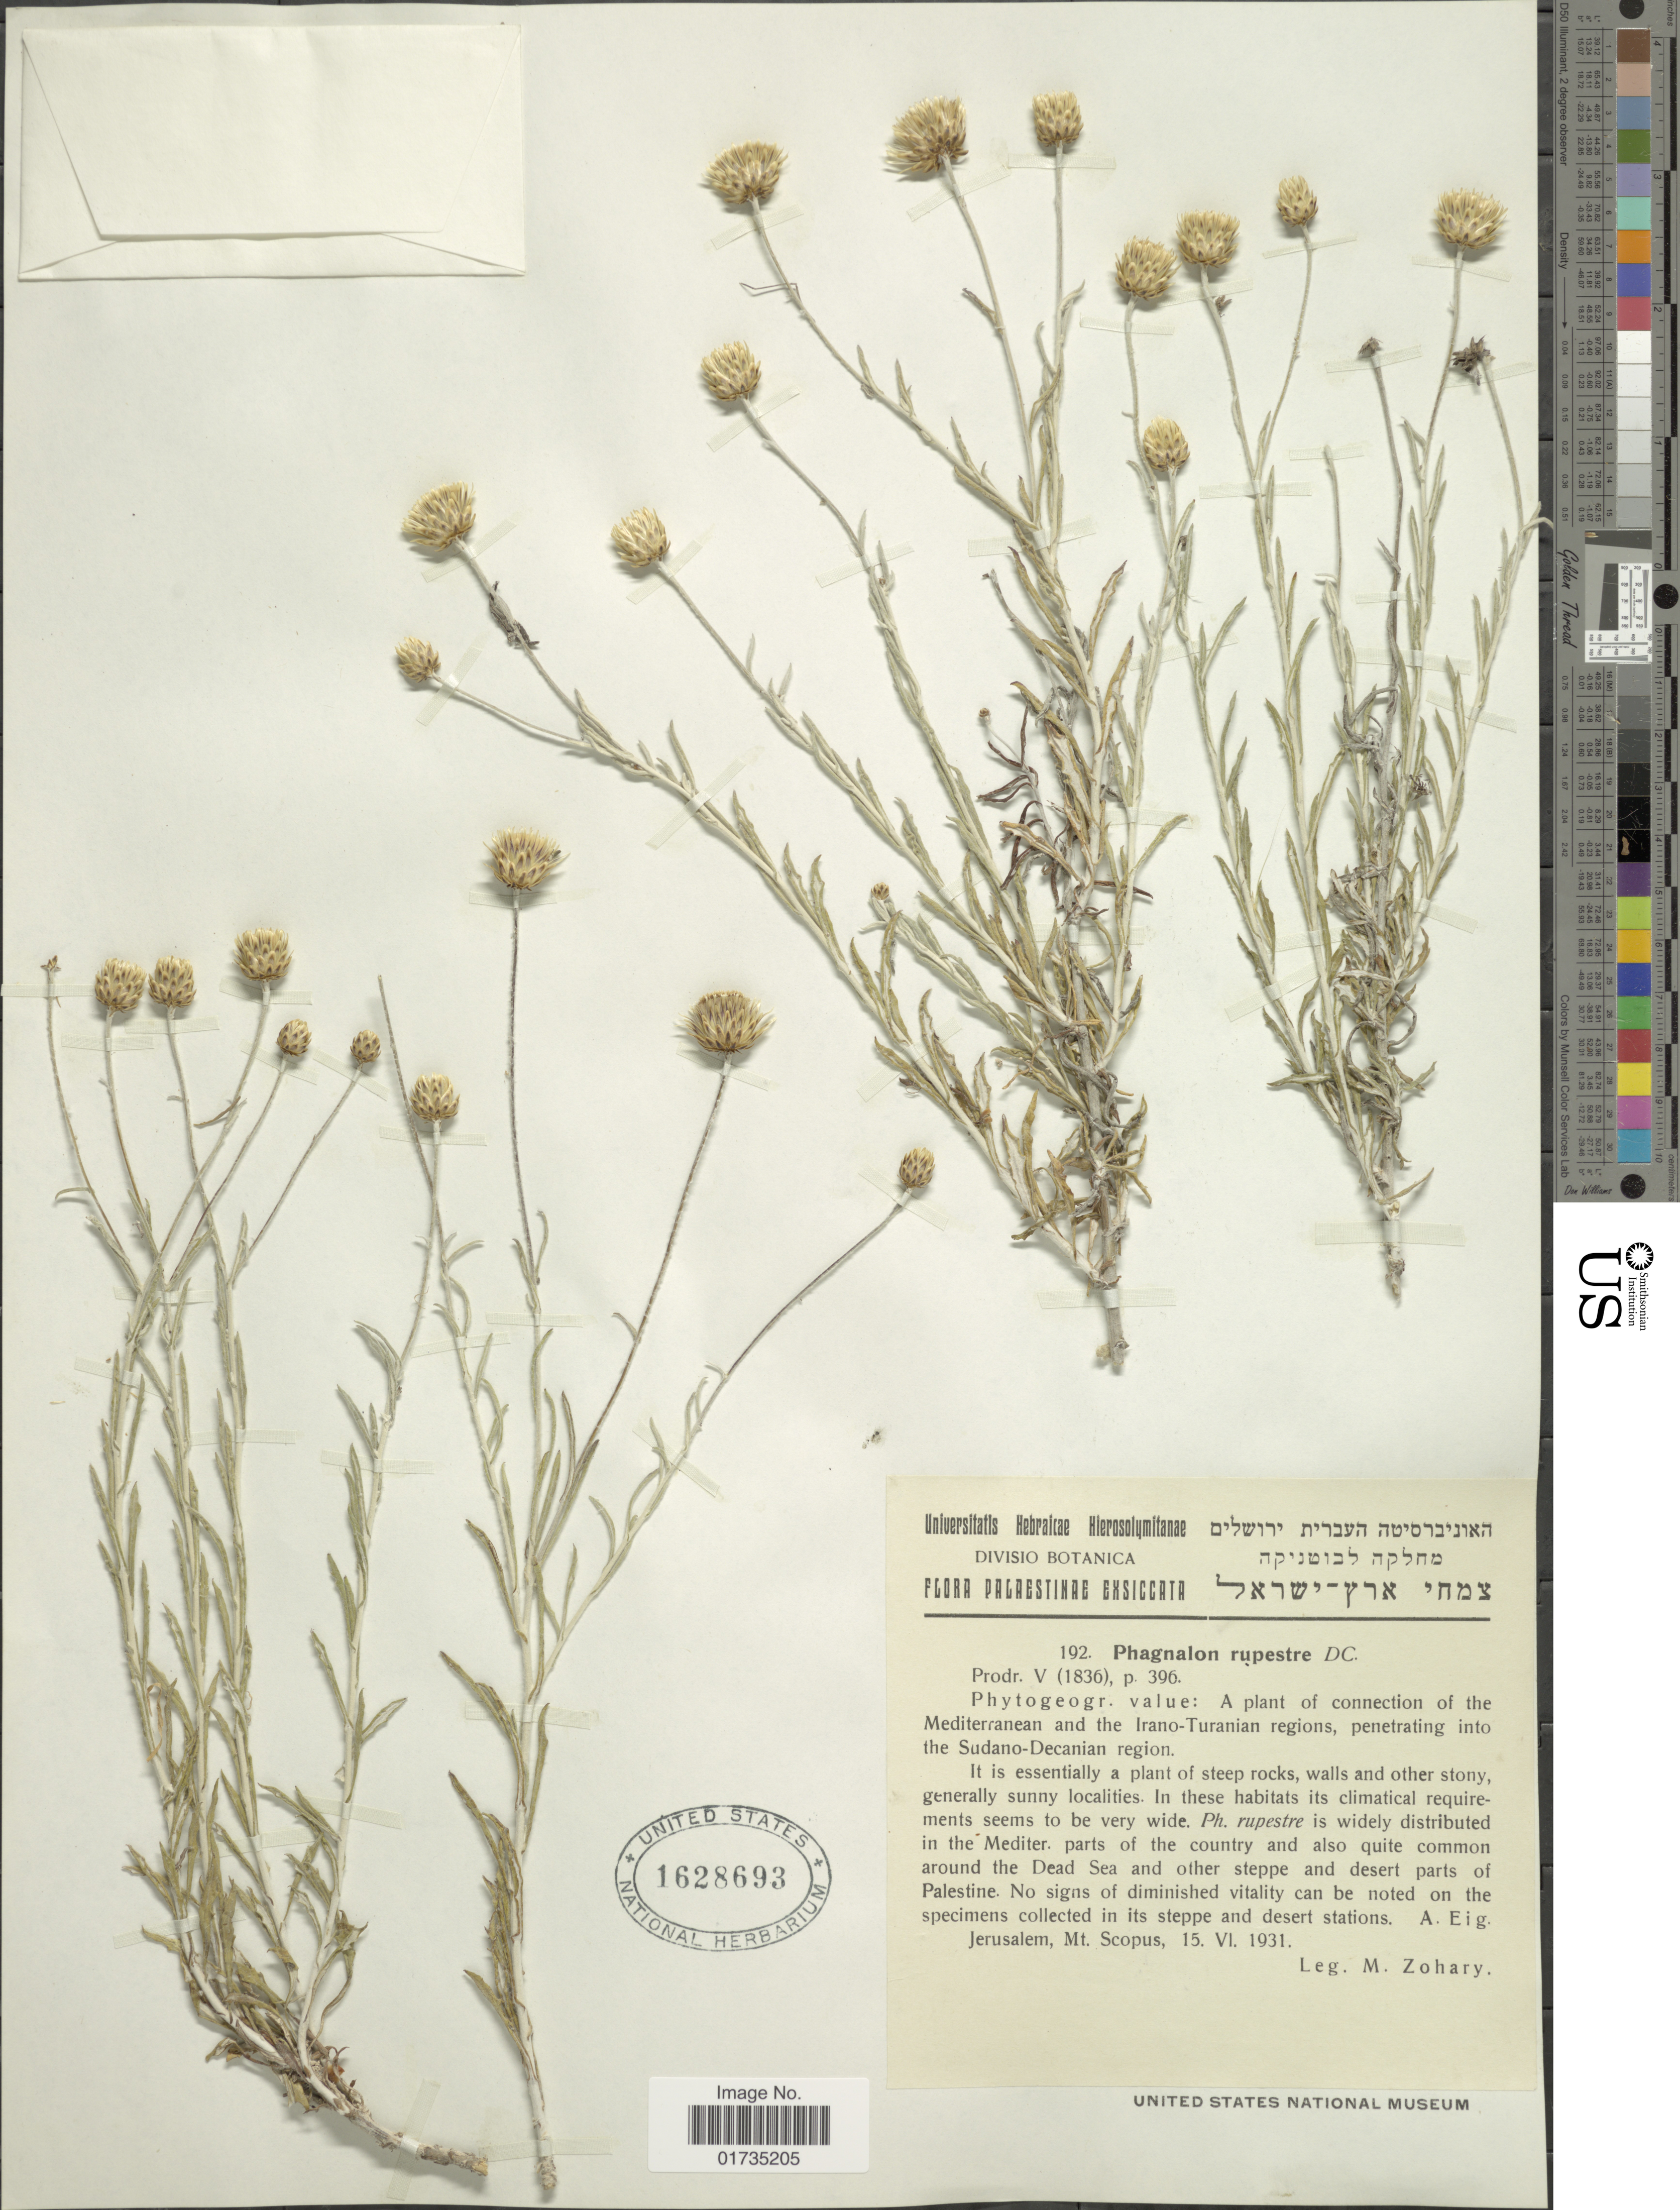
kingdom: Plantae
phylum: Tracheophyta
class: Magnoliopsida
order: Asterales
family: Asteraceae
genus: Phagnalon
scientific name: Phagnalon rupestre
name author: (L.) DC.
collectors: M. Zohary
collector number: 192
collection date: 1931-04-15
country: Israel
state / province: Jerusalem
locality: Widely distributed in the Mediter. parts of the country and also quite common aroung the Dead Sea and other steppe and desert parts of Palestine. Jerusalem, Mt. Scopus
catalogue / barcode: US 1628693